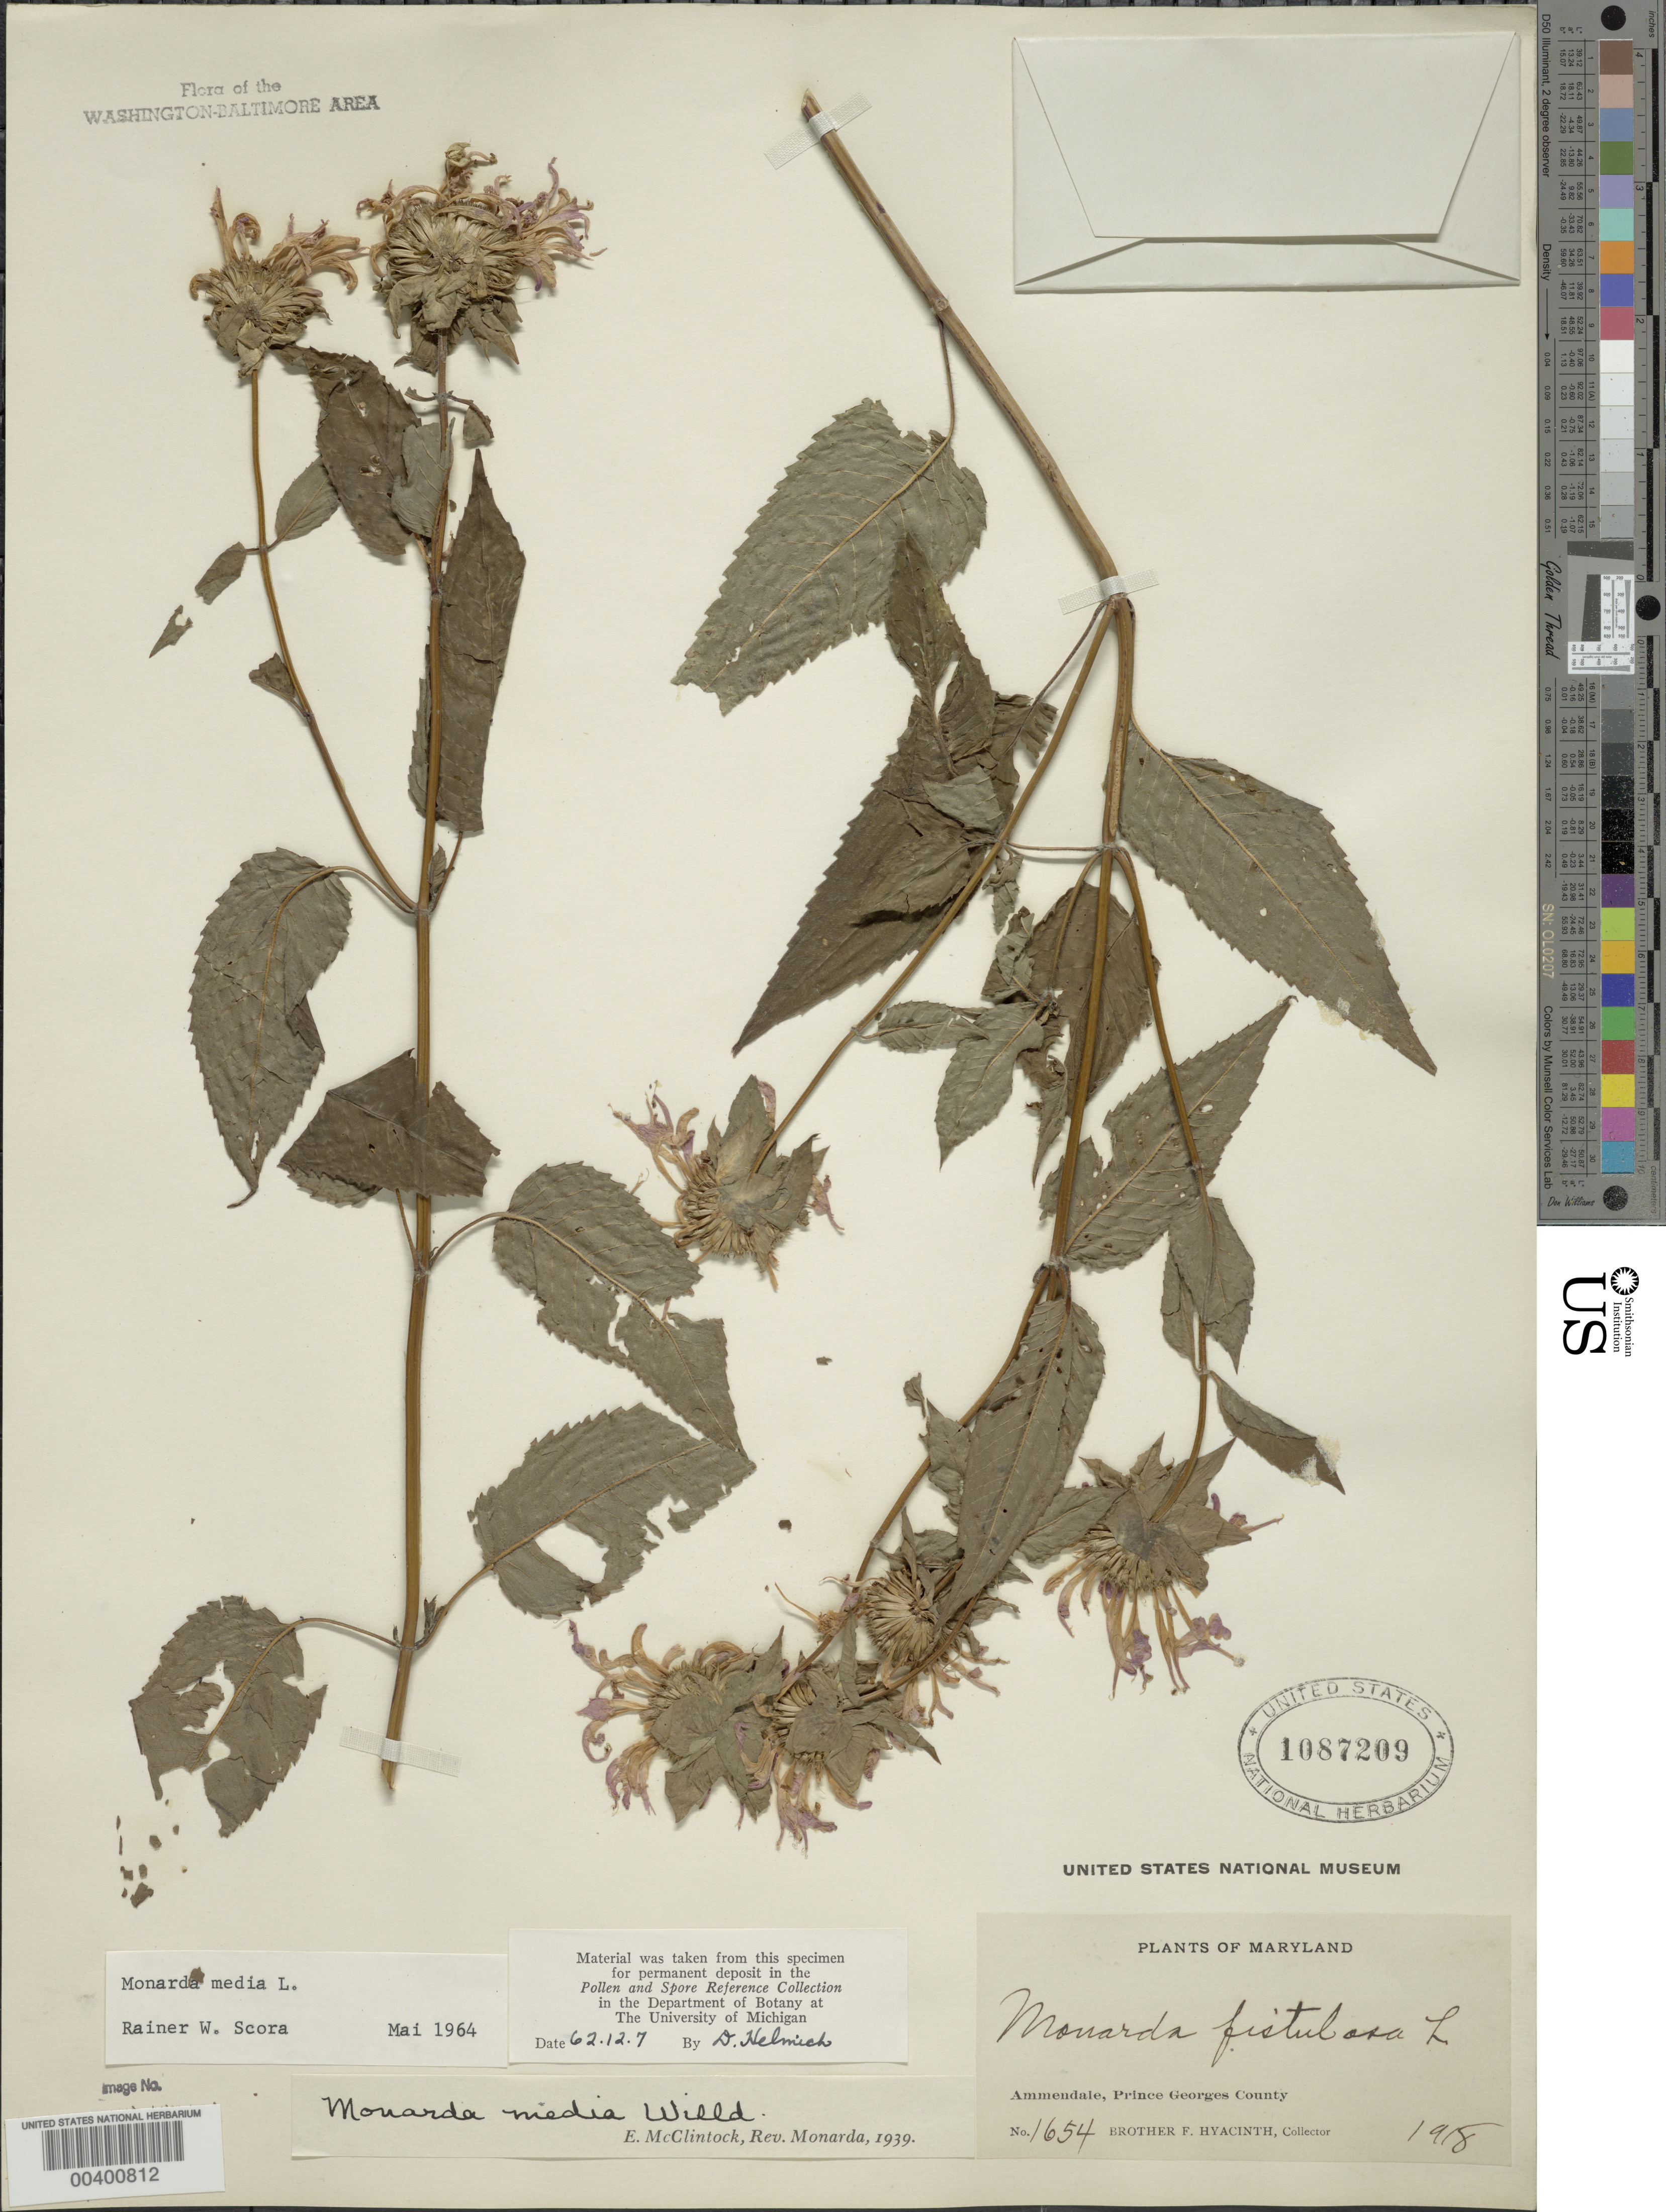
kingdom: Plantae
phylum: Tracheophyta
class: Magnoliopsida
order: Lamiales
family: Lamiaceae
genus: Monarda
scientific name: Monarda media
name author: Willd.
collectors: F. Hyacinth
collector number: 1654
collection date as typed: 1918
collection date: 1918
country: United States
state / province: Maryland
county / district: Prince George's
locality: Ammendale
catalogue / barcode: US 1087209